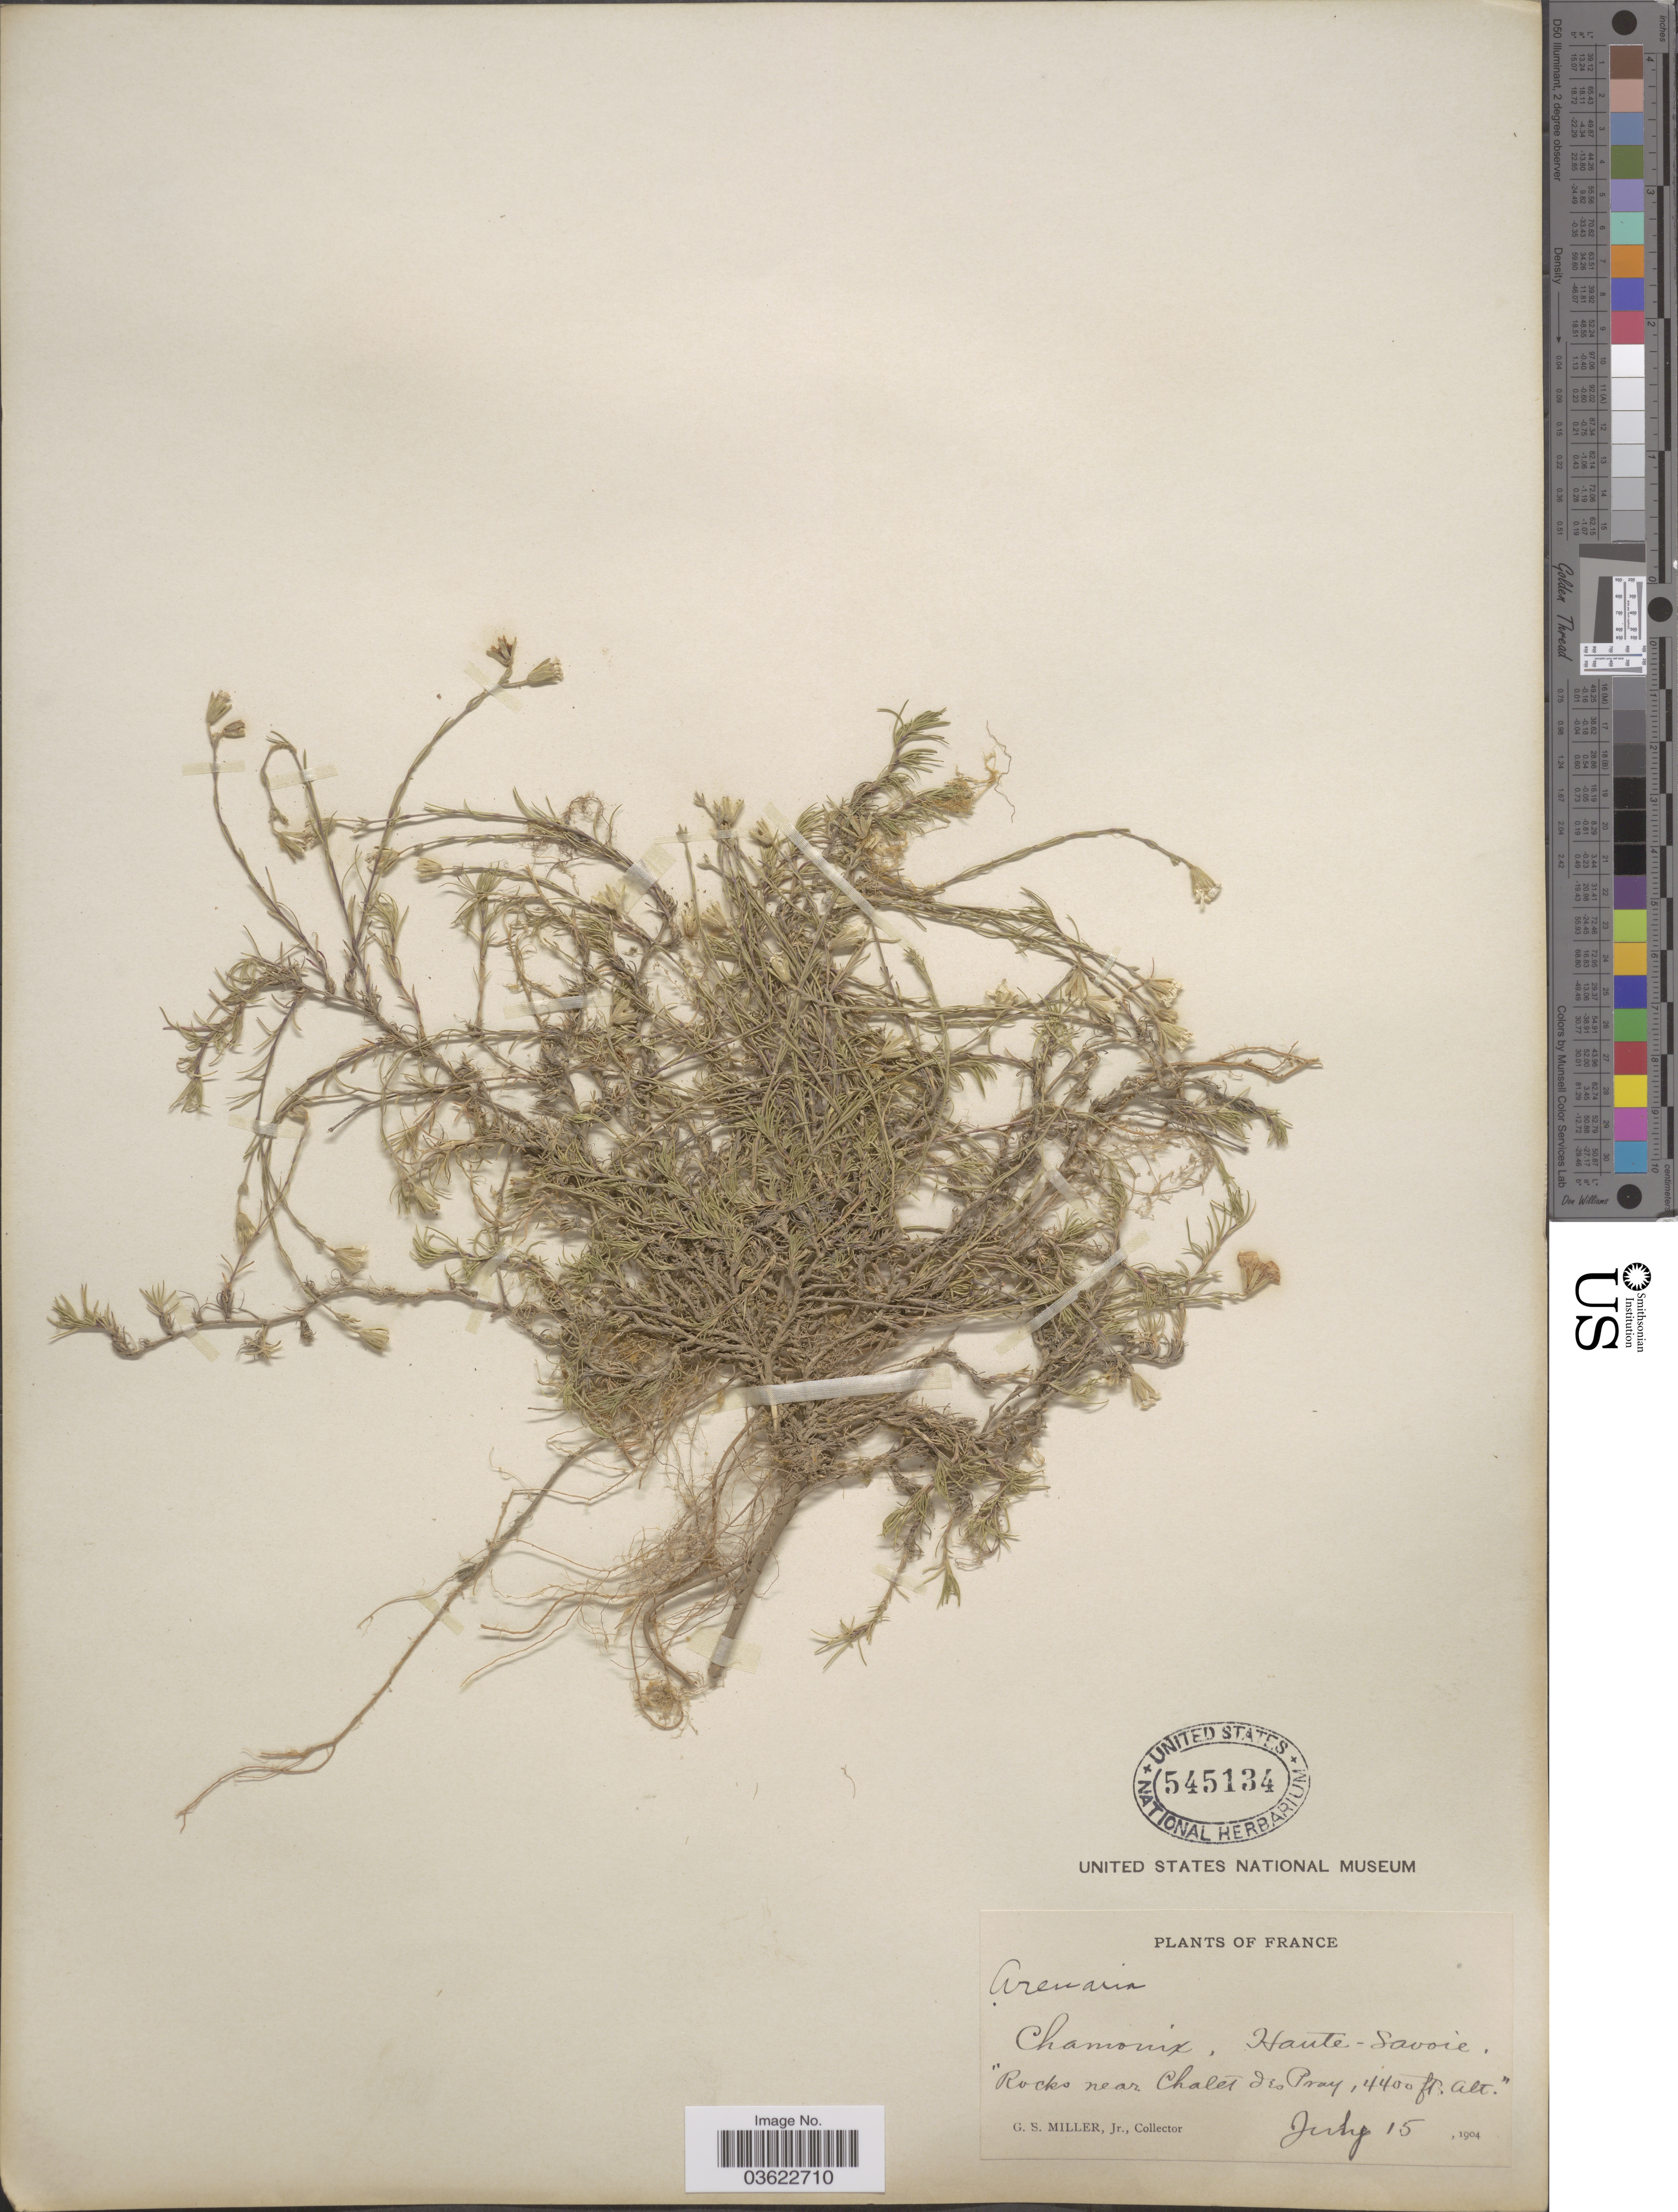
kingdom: Plantae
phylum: Tracheophyta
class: Magnoliopsida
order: Caryophyllales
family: Caryophyllaceae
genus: Arenaria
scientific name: Arenaria sp.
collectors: G. S. Miller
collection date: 1904-07-15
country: France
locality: Chamonix, Haute-Savoie. "Rocks near Chalet des Pray".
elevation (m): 1341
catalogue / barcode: US 545134